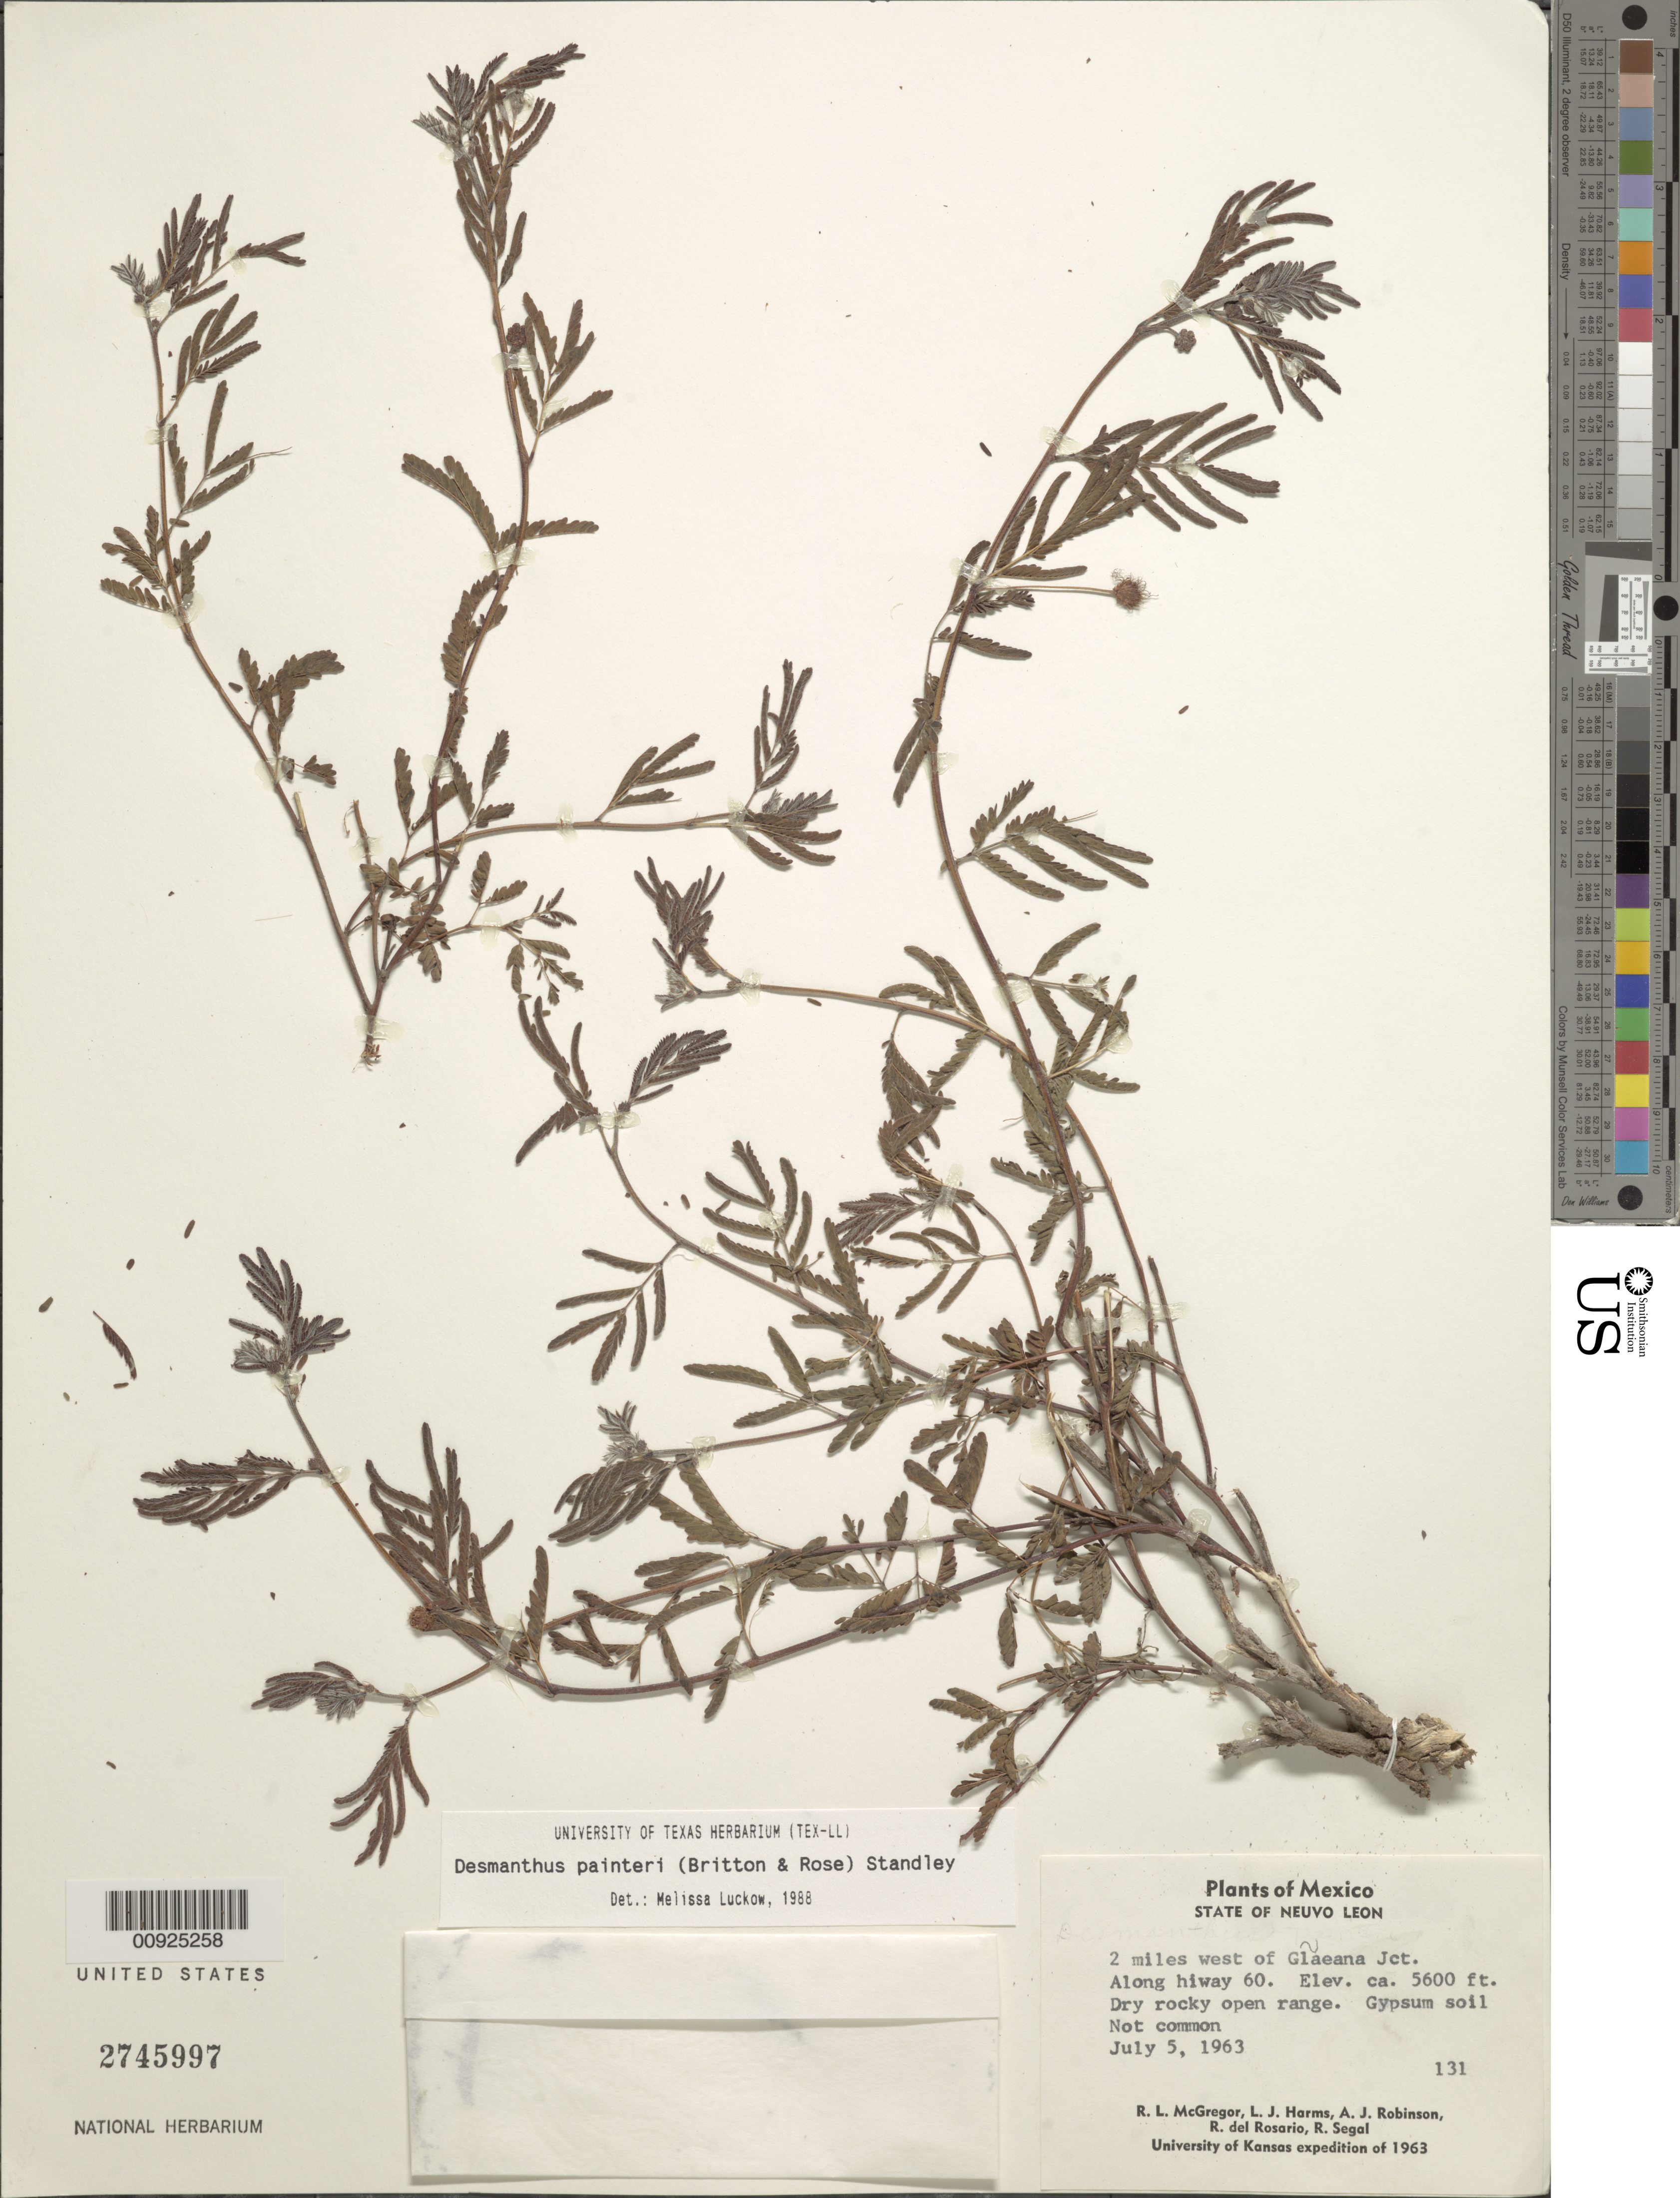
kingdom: Plantae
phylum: Tracheophyta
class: Magnoliopsida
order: Fabales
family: Fabaceae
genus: Desmanthus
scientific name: Desmanthus painteri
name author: (Britton) Standl.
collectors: R. McGregor, L. Harms, A. J. Robinson, R. del Rosario & R. Segal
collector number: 131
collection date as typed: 05 Jul 1963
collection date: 1963-07-05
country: Mexico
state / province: Nuevo León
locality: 2 miles west of Galeana jct. along highway 60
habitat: Dry rocky open range. Gypsum soil.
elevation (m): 1707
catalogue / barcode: US 2745997